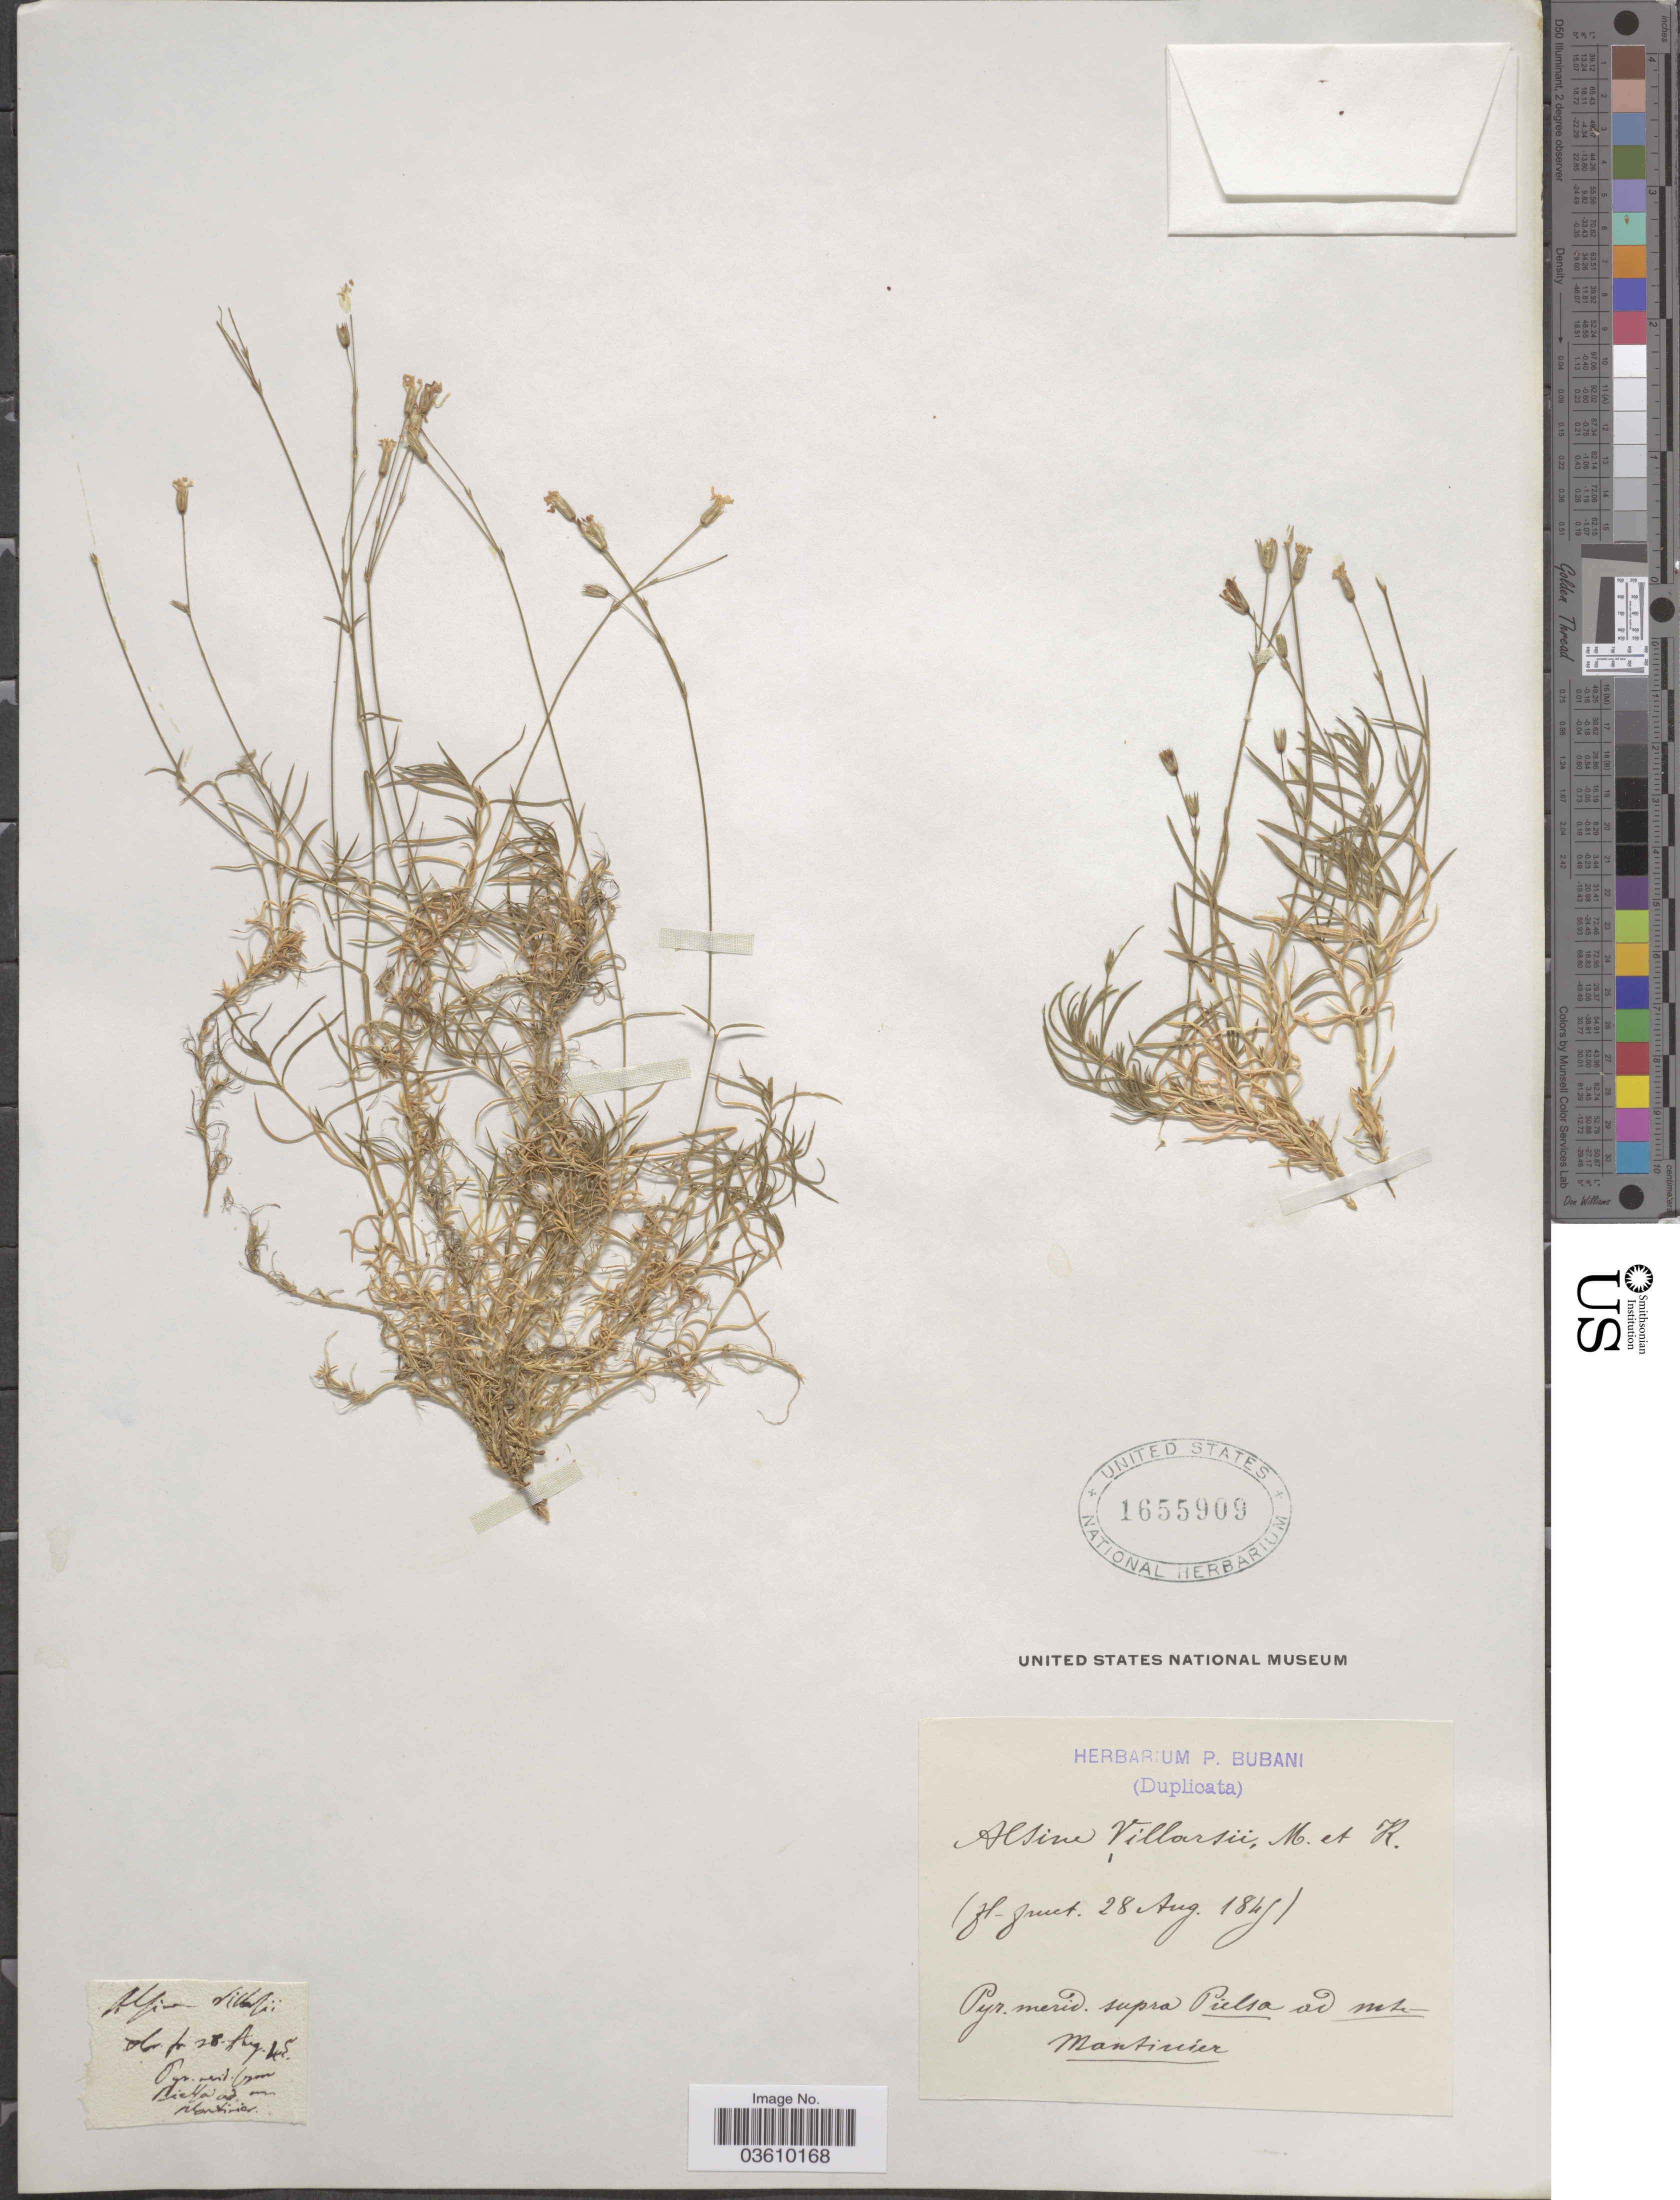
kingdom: Plantae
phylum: Tracheophyta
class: Magnoliopsida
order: Caryophyllales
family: Caryophyllaceae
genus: Sabulina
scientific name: Sabulina villarii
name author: (Balb.) Rchb.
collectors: ex herb. P. Bubani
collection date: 1845-08-28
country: Spain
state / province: Aragon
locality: Pyr. merid. supra Bielsa ad mte Montinier.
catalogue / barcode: US 1655909